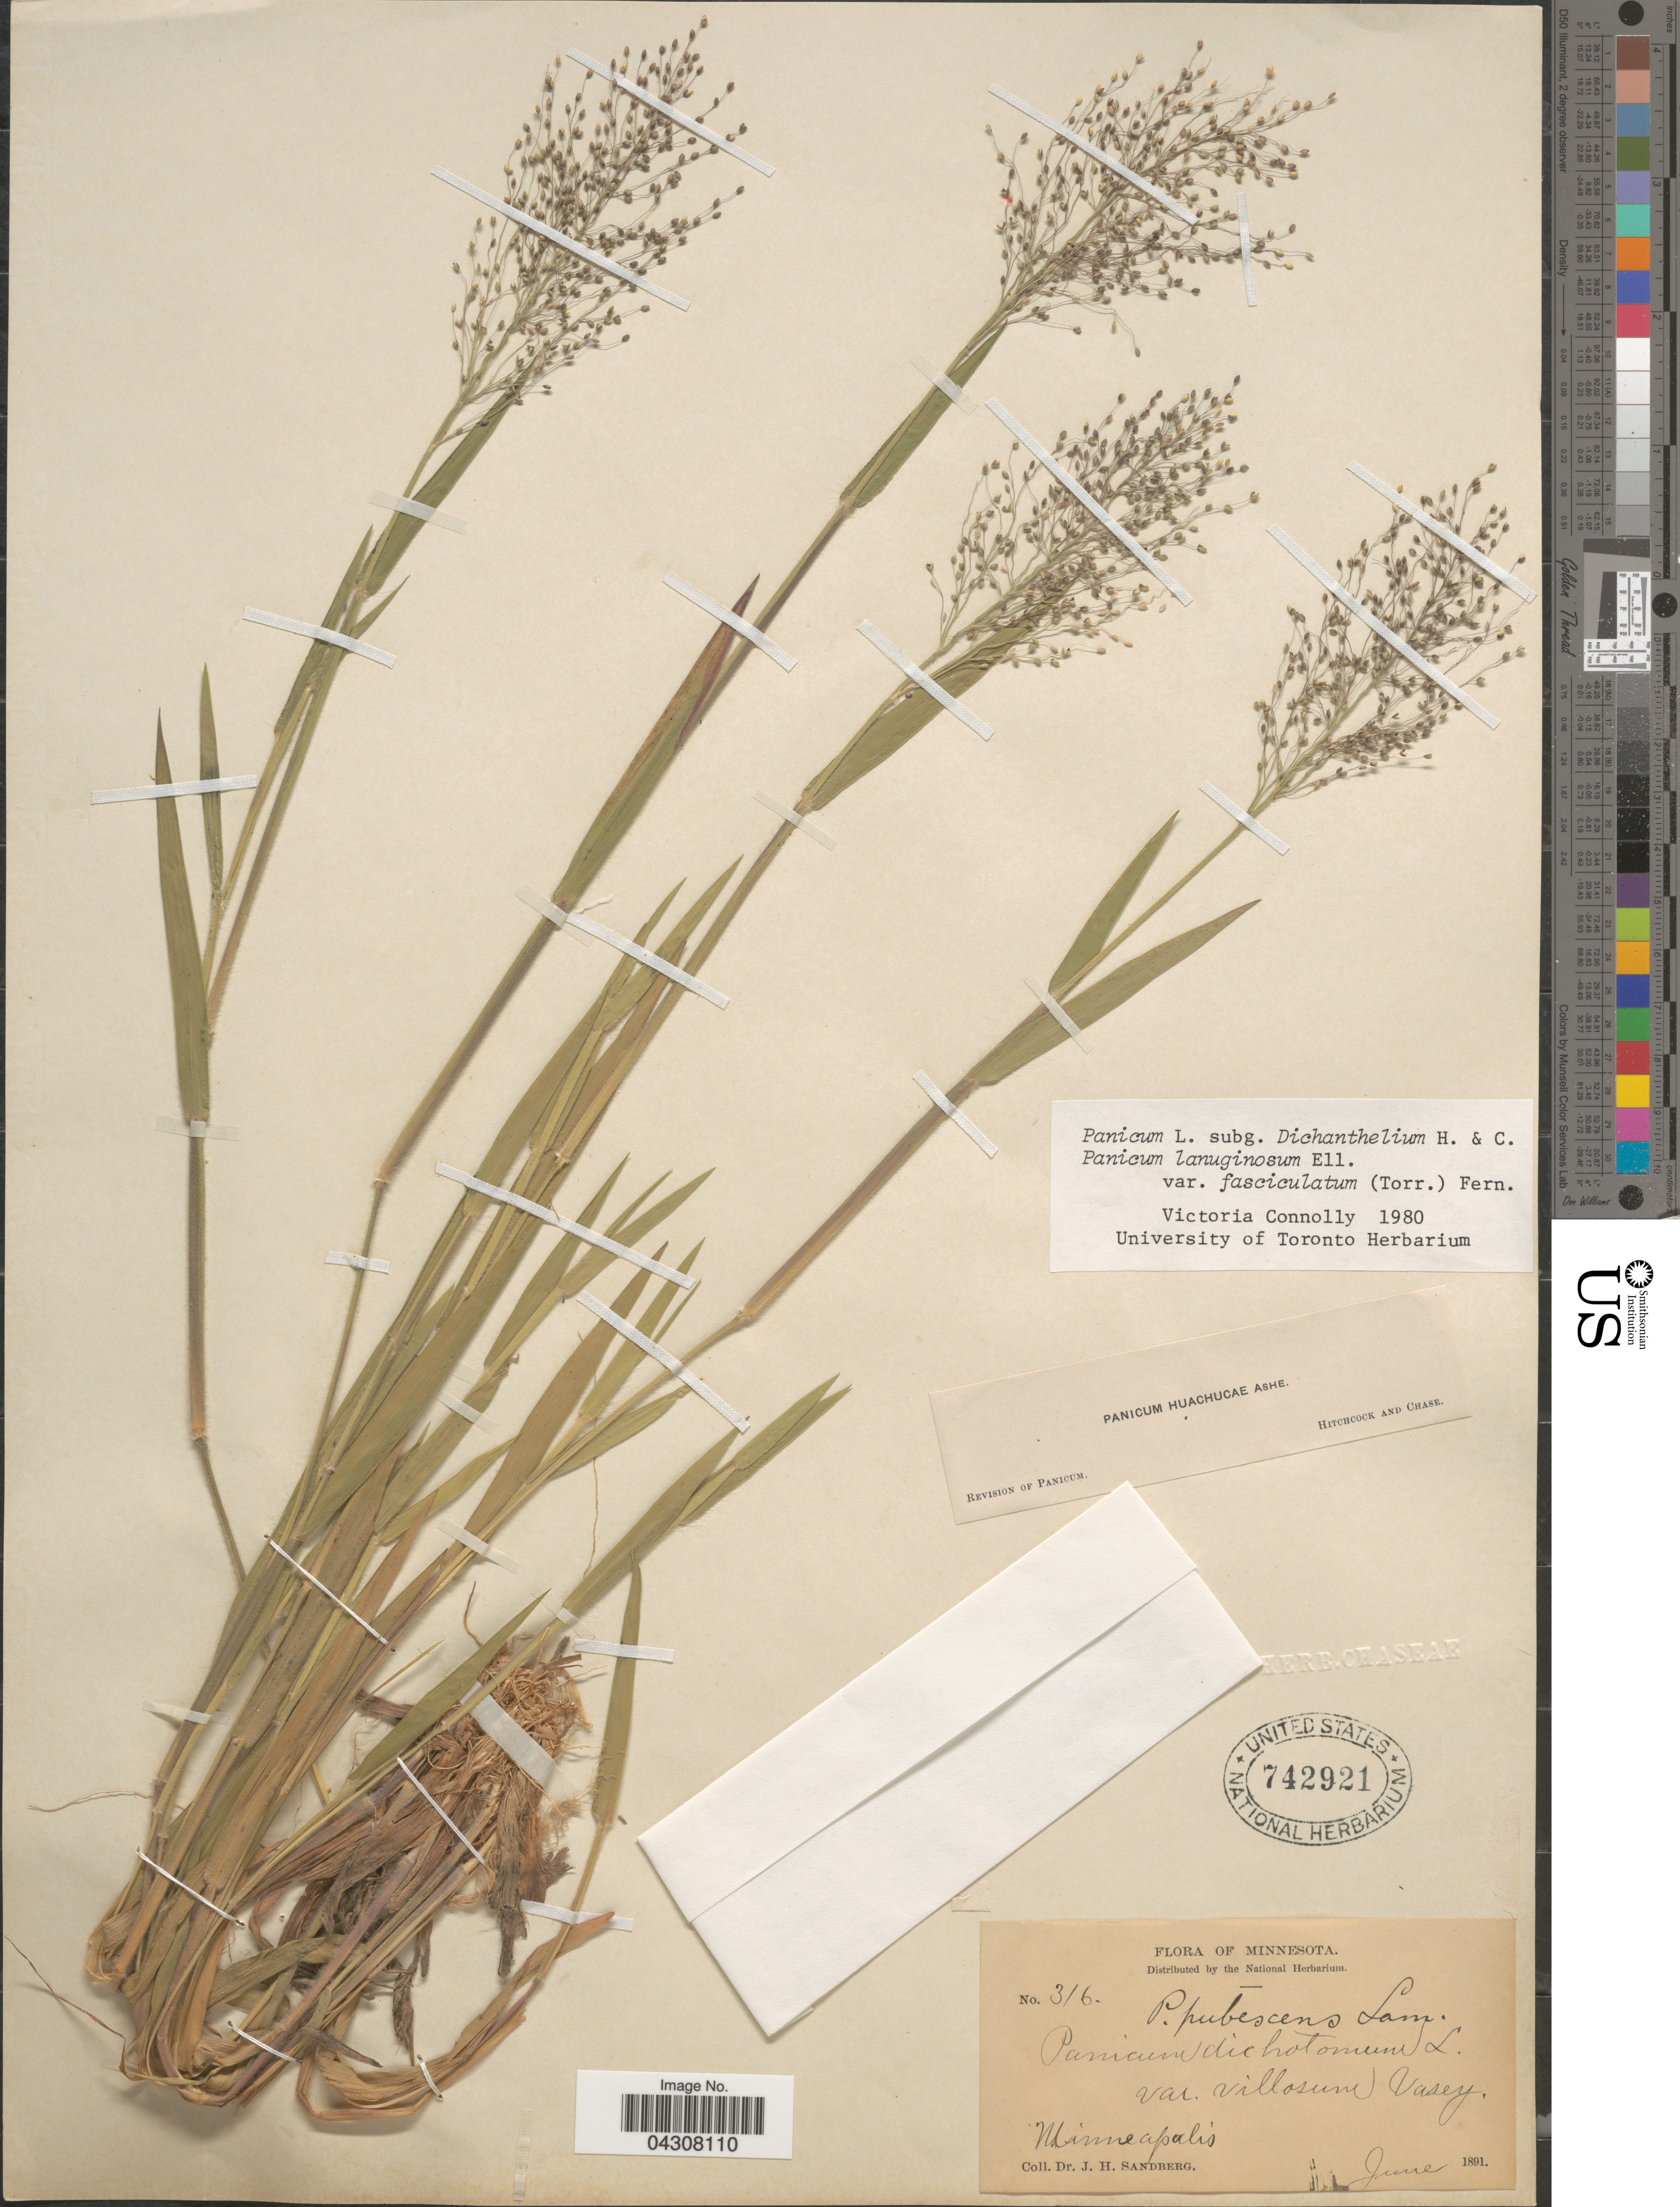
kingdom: Plantae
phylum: Tracheophyta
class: Liliopsida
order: Poales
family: Poaceae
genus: Dichanthelium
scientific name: Dichanthelium acuminatum var. acuminatum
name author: (Sw.) Gould & C.A. Clark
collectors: J. H. Sandberg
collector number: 316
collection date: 1891-06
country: United States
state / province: Minnesota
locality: Minneapolis.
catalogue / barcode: US 742921